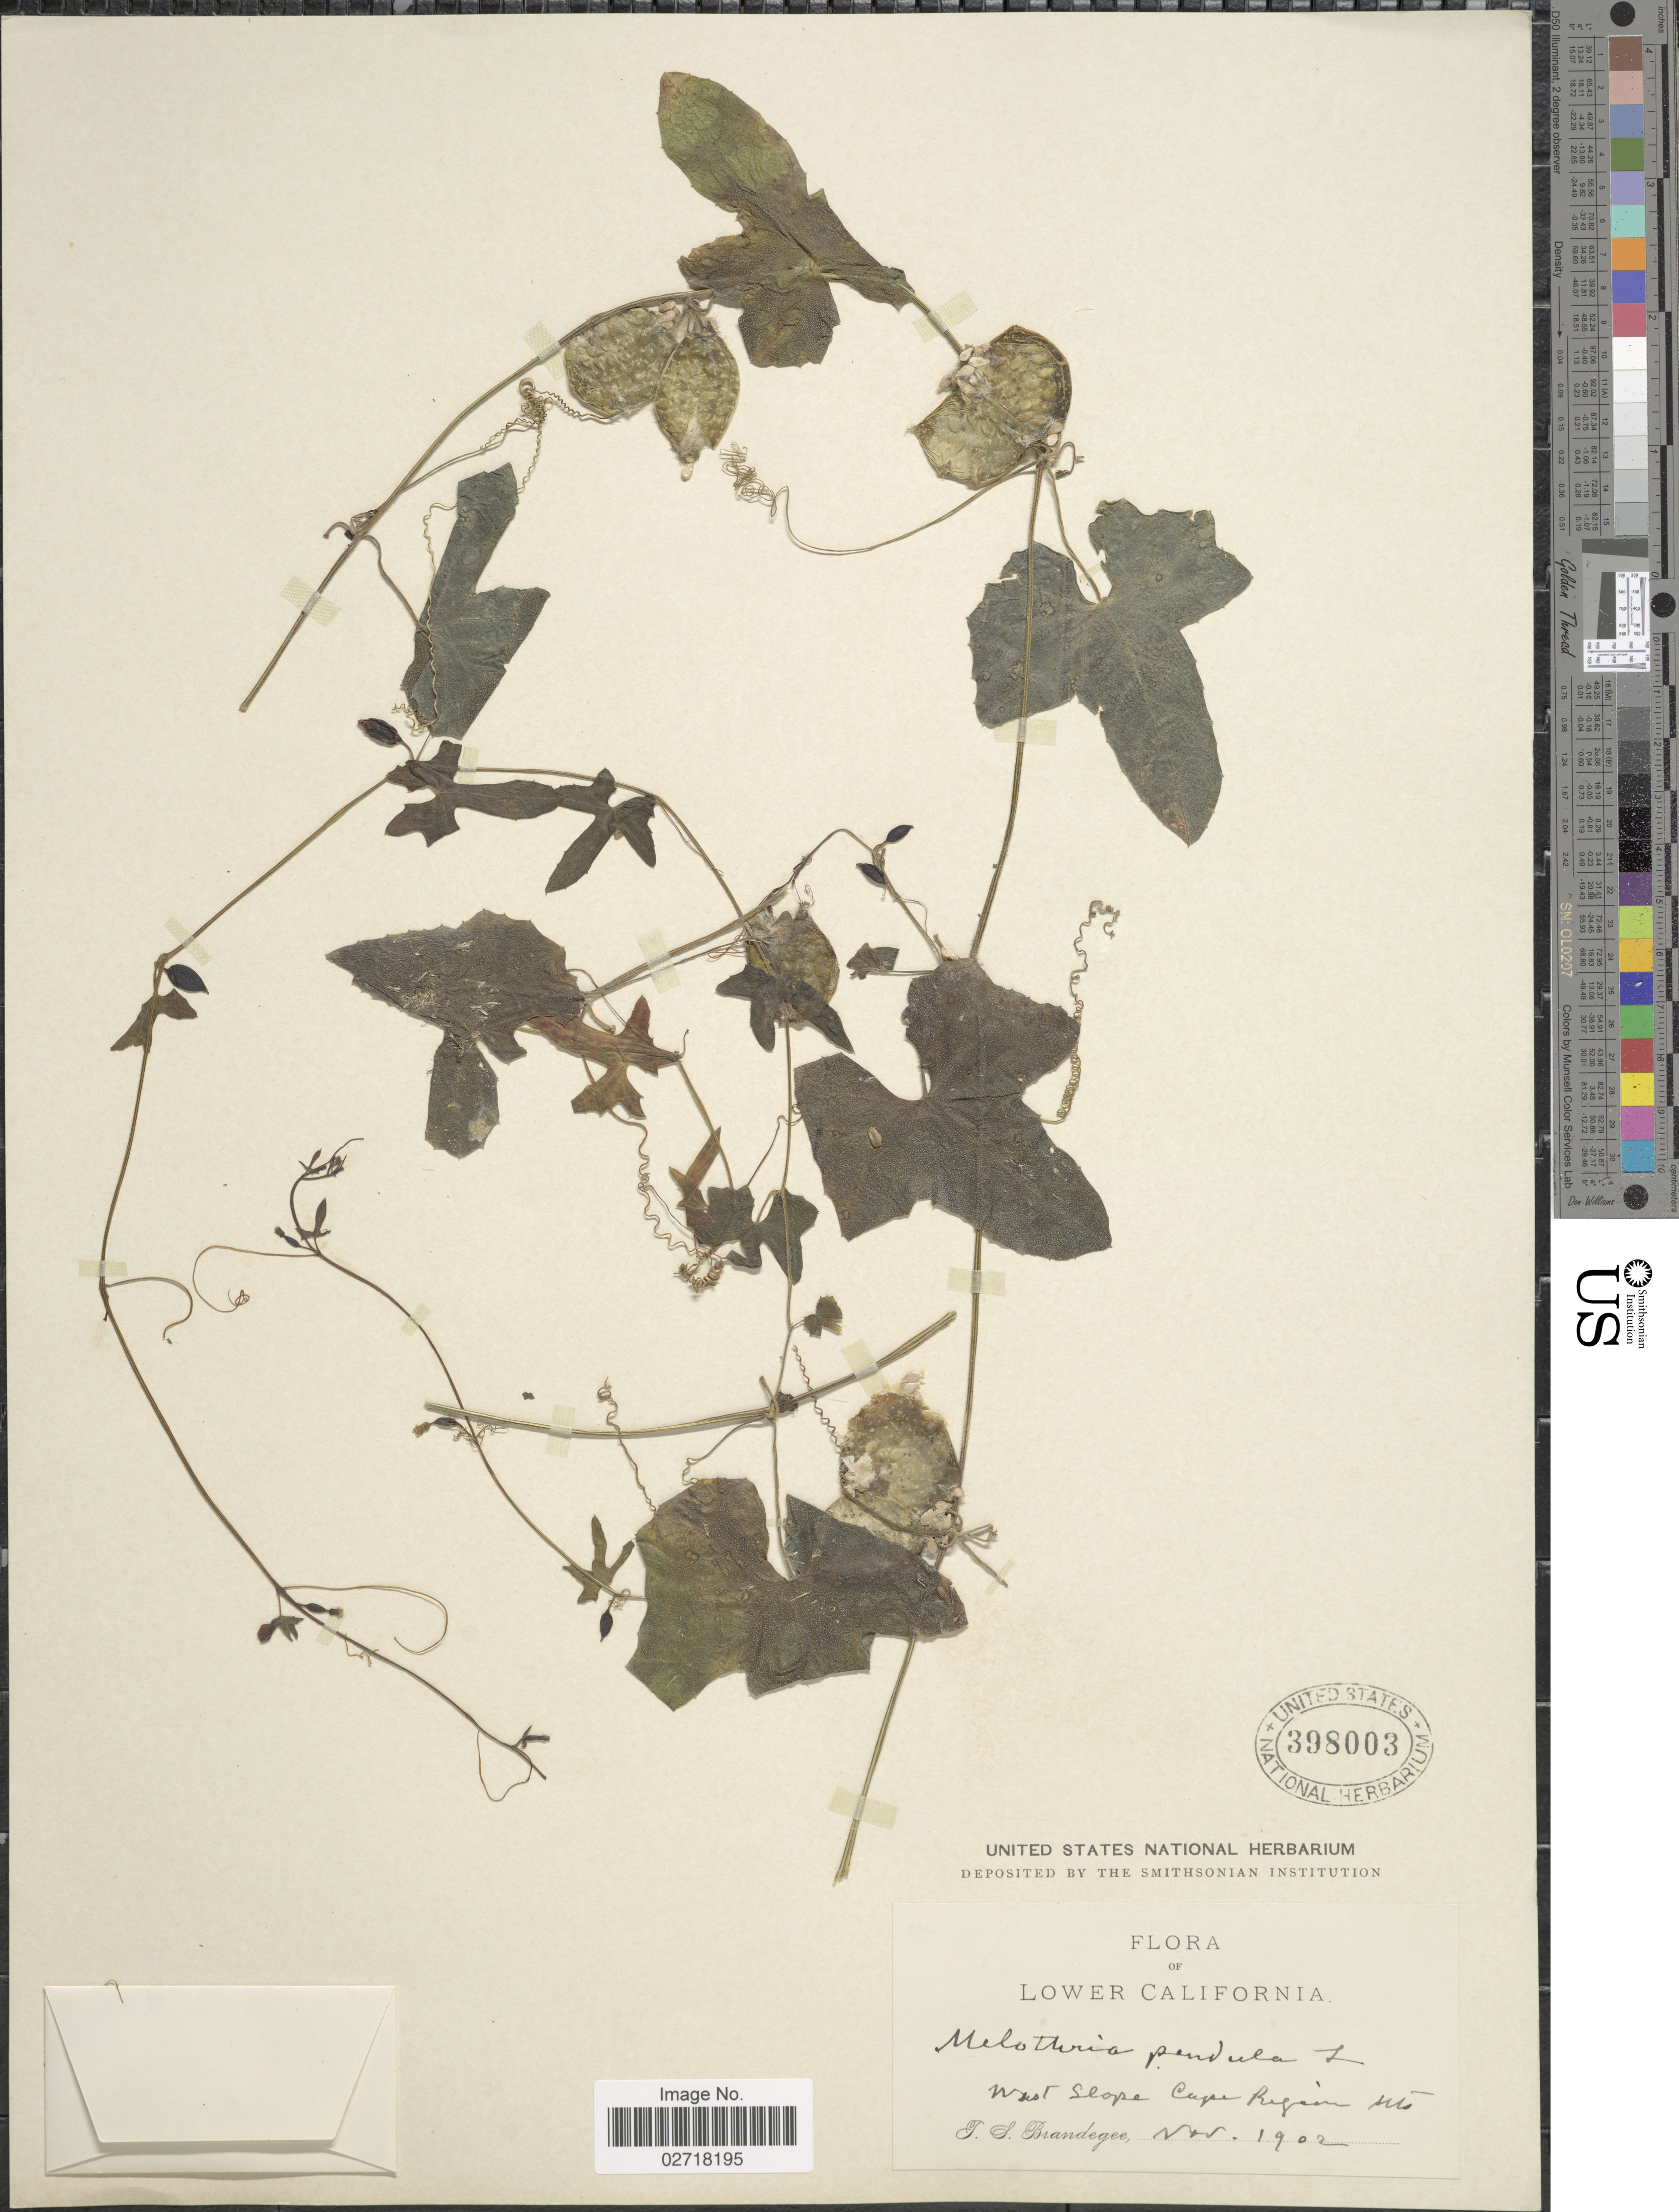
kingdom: Plantae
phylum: Tracheophyta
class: Magnoliopsida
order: Cucurbitales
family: Cucurbitaceae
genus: Melothria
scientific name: Melothria pendula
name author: L.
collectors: T. S. Brandegee (herbarium)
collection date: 1902-11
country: Mexico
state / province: Baja California Norte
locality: Lower California. West slope Cape Region Mts.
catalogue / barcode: US 398003